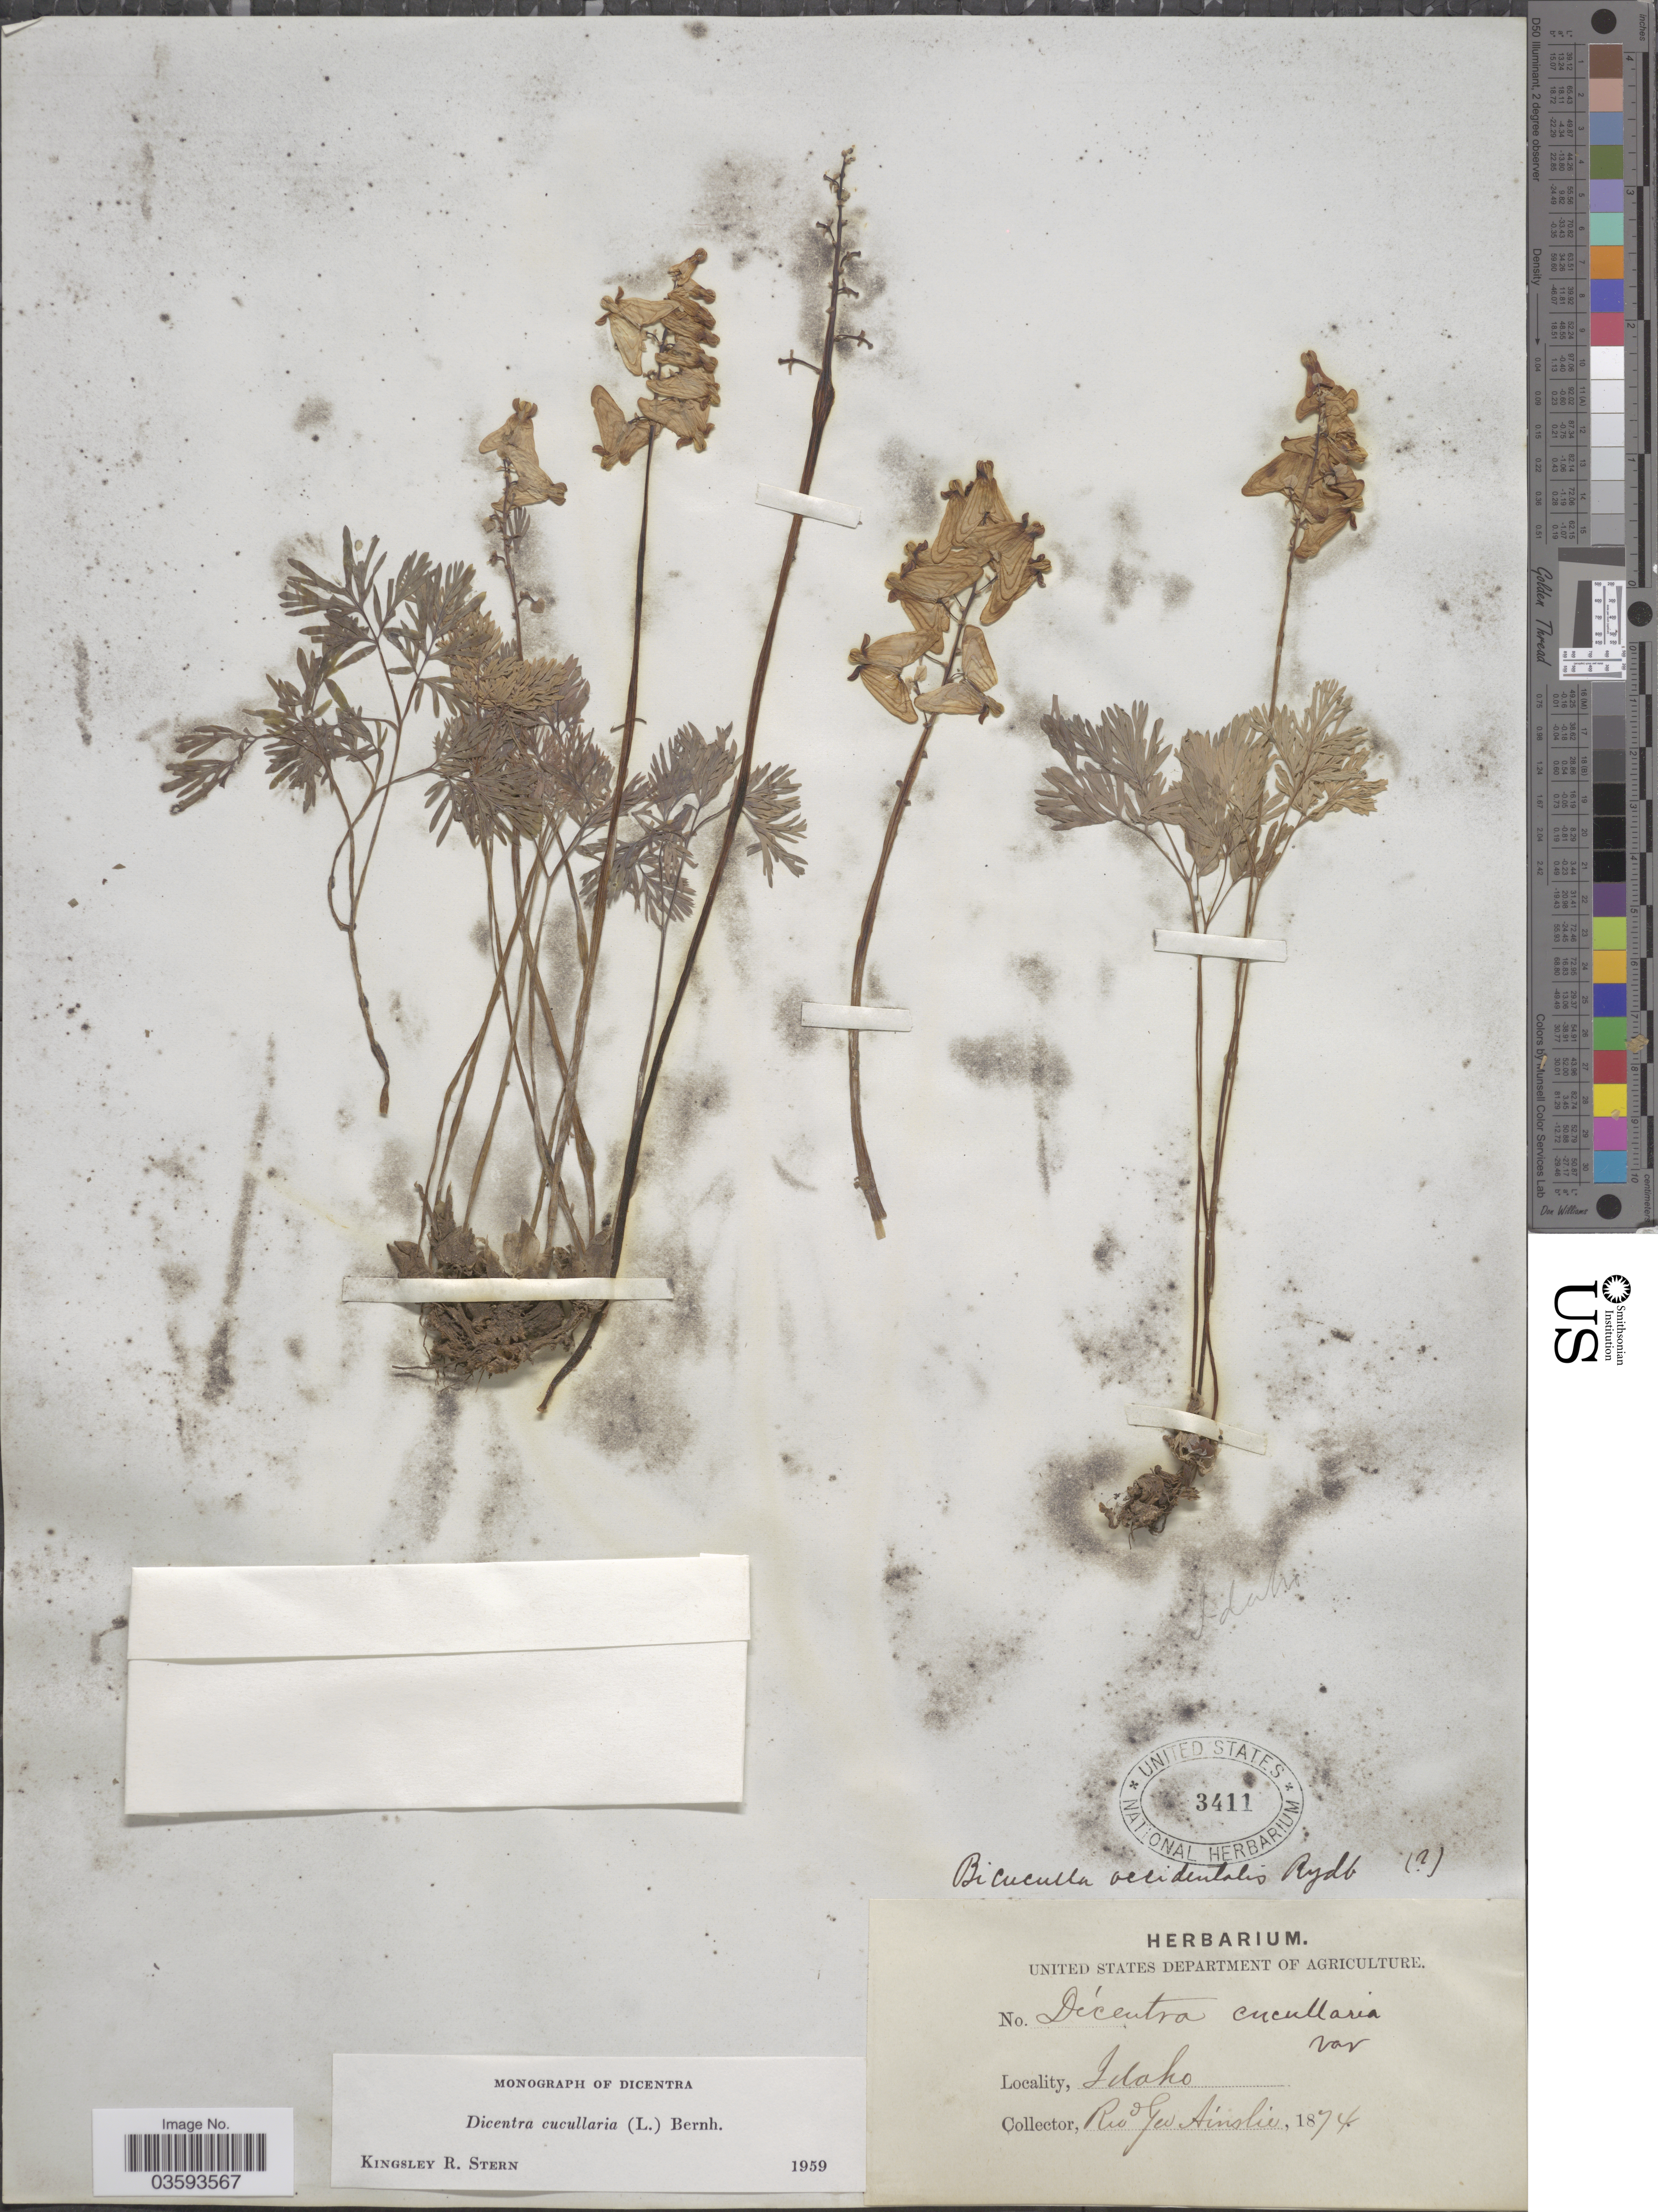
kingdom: Plantae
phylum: Tracheophyta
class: Magnoliopsida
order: Ranunculales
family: Papaveraceae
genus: Dicentra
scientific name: Dicentra cucullaria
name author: (L.) Bernh.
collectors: G. Ainslee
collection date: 1874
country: United States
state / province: Idaho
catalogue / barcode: US 3411